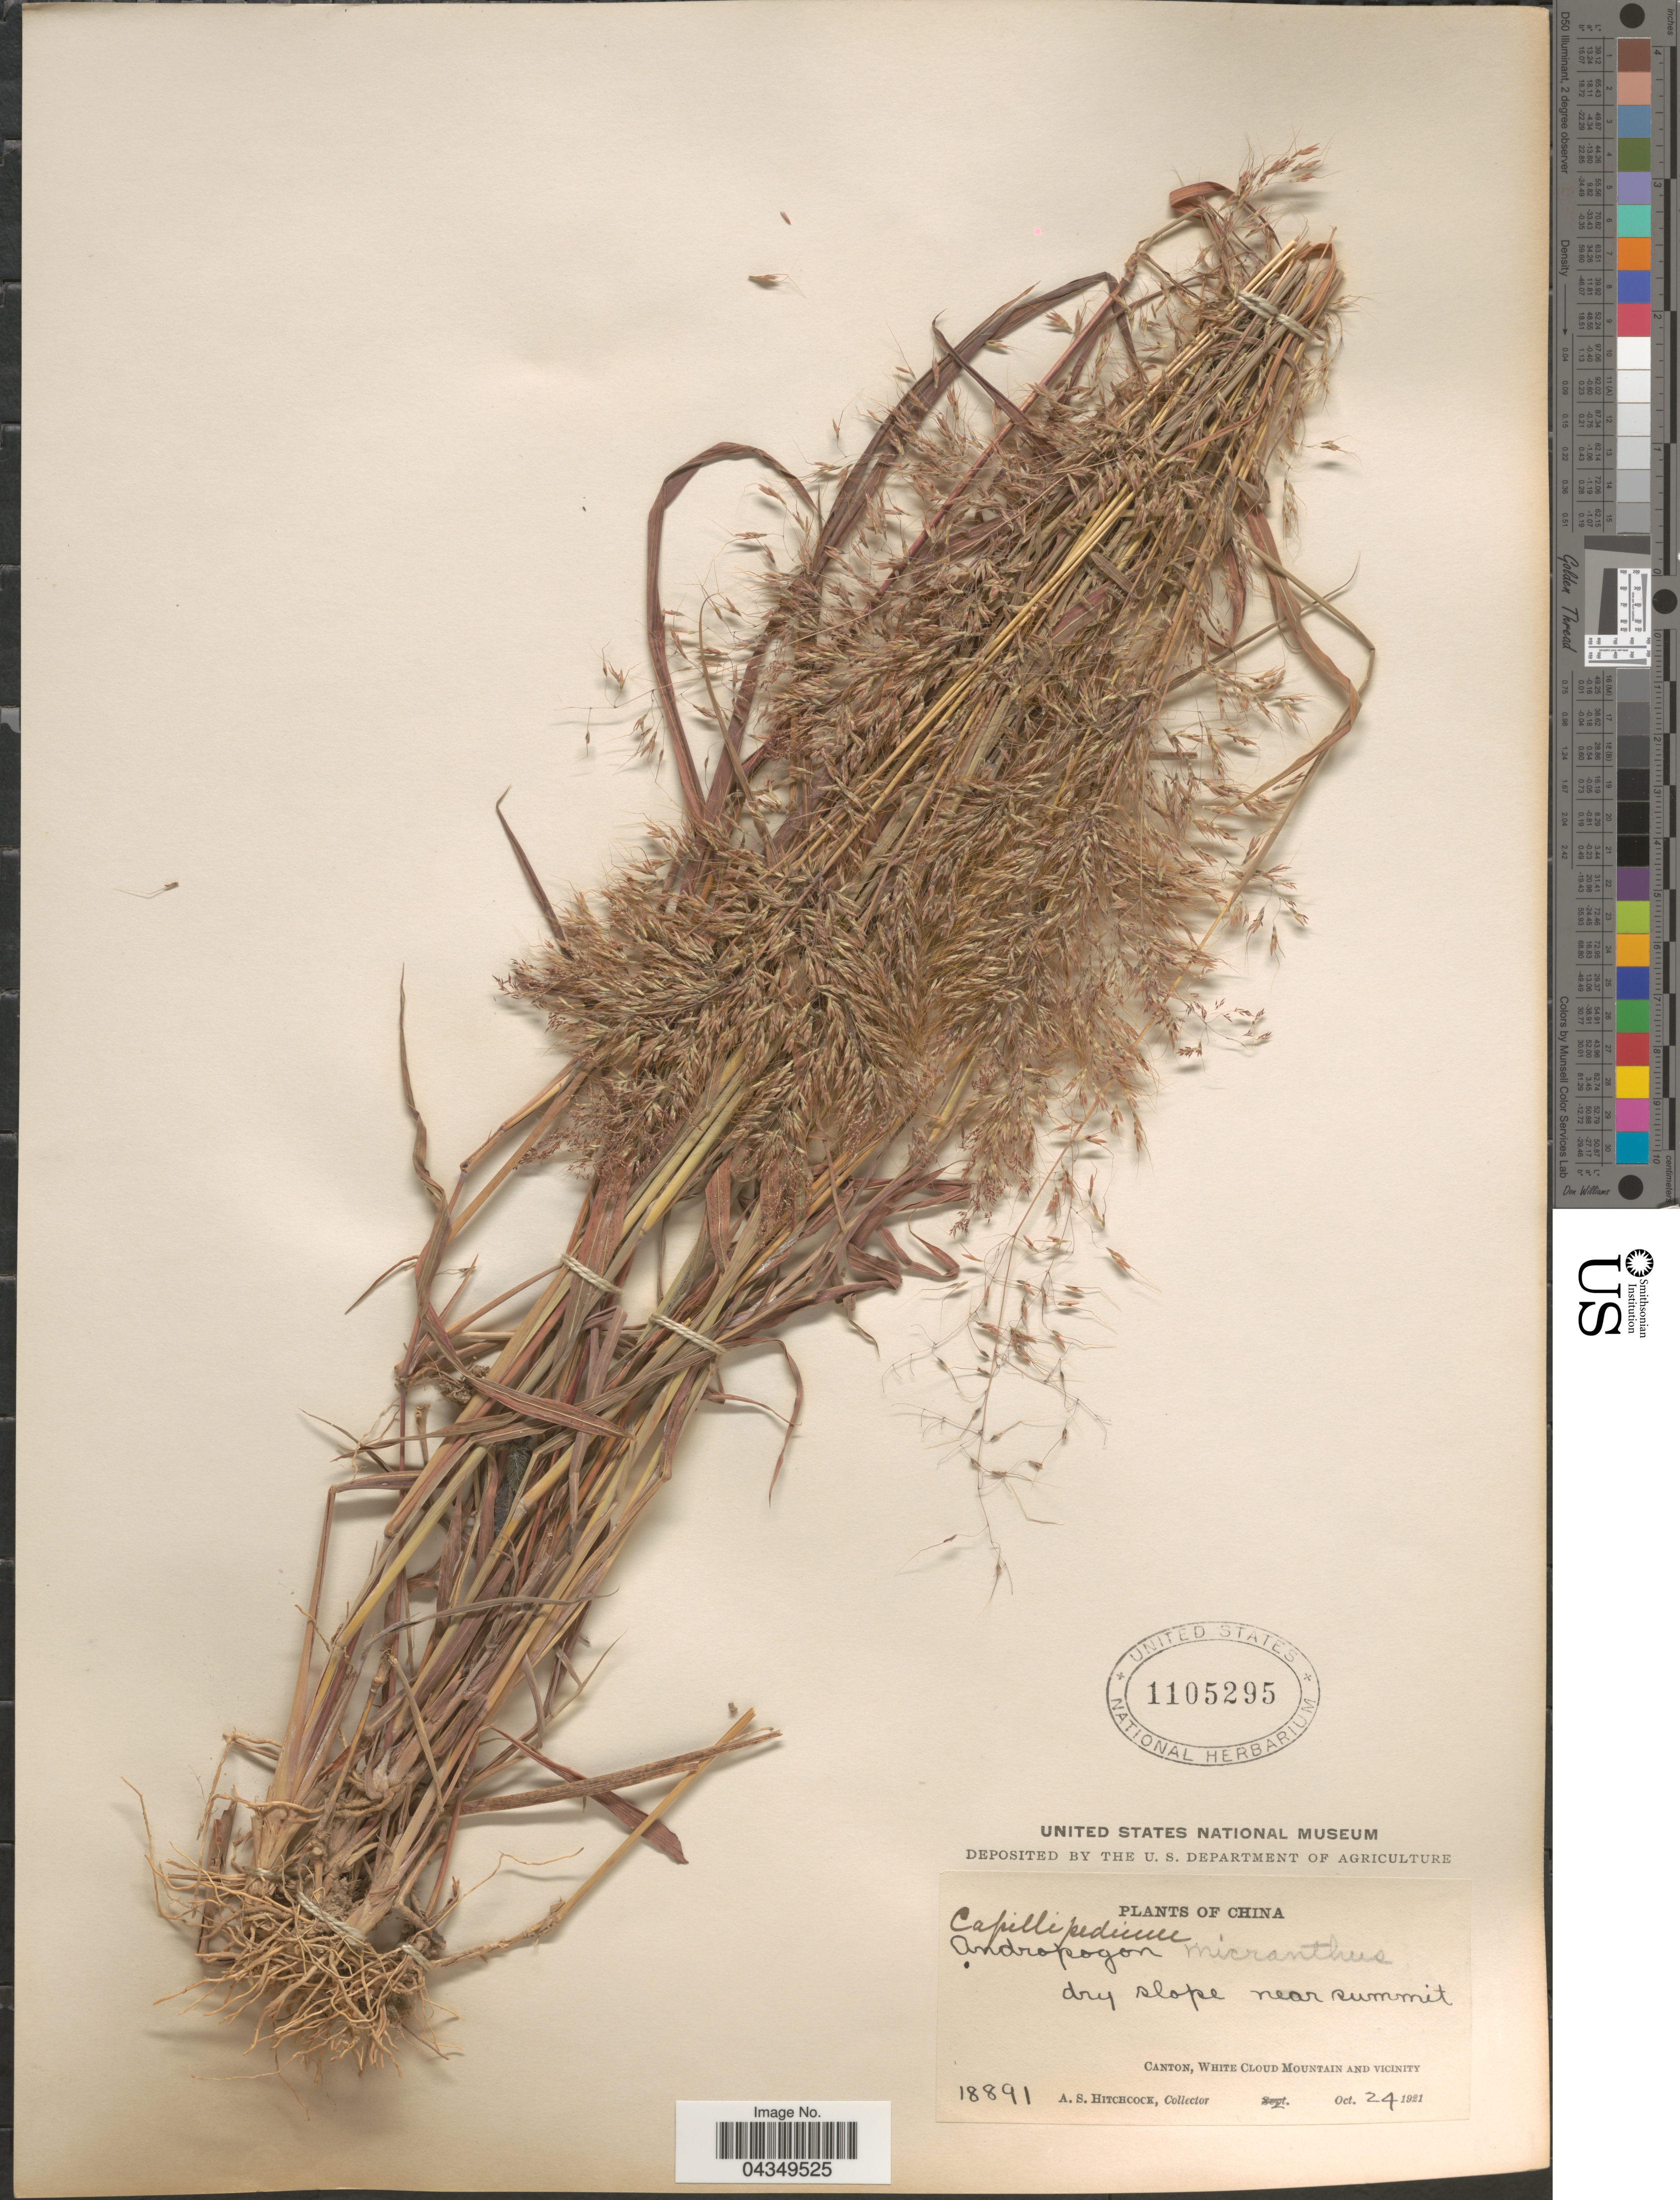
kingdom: Plantae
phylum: Tracheophyta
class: Liliopsida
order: Poales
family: Poaceae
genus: Capillipedium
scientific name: Capillipedium parviflorum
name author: (R. Br.) Stapf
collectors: A. S. Hitchcock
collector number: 18891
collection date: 1921-10-24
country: China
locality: Dry slope near summit. Canton, White Cloud Mountain and Vicinity.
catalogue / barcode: US 1105295